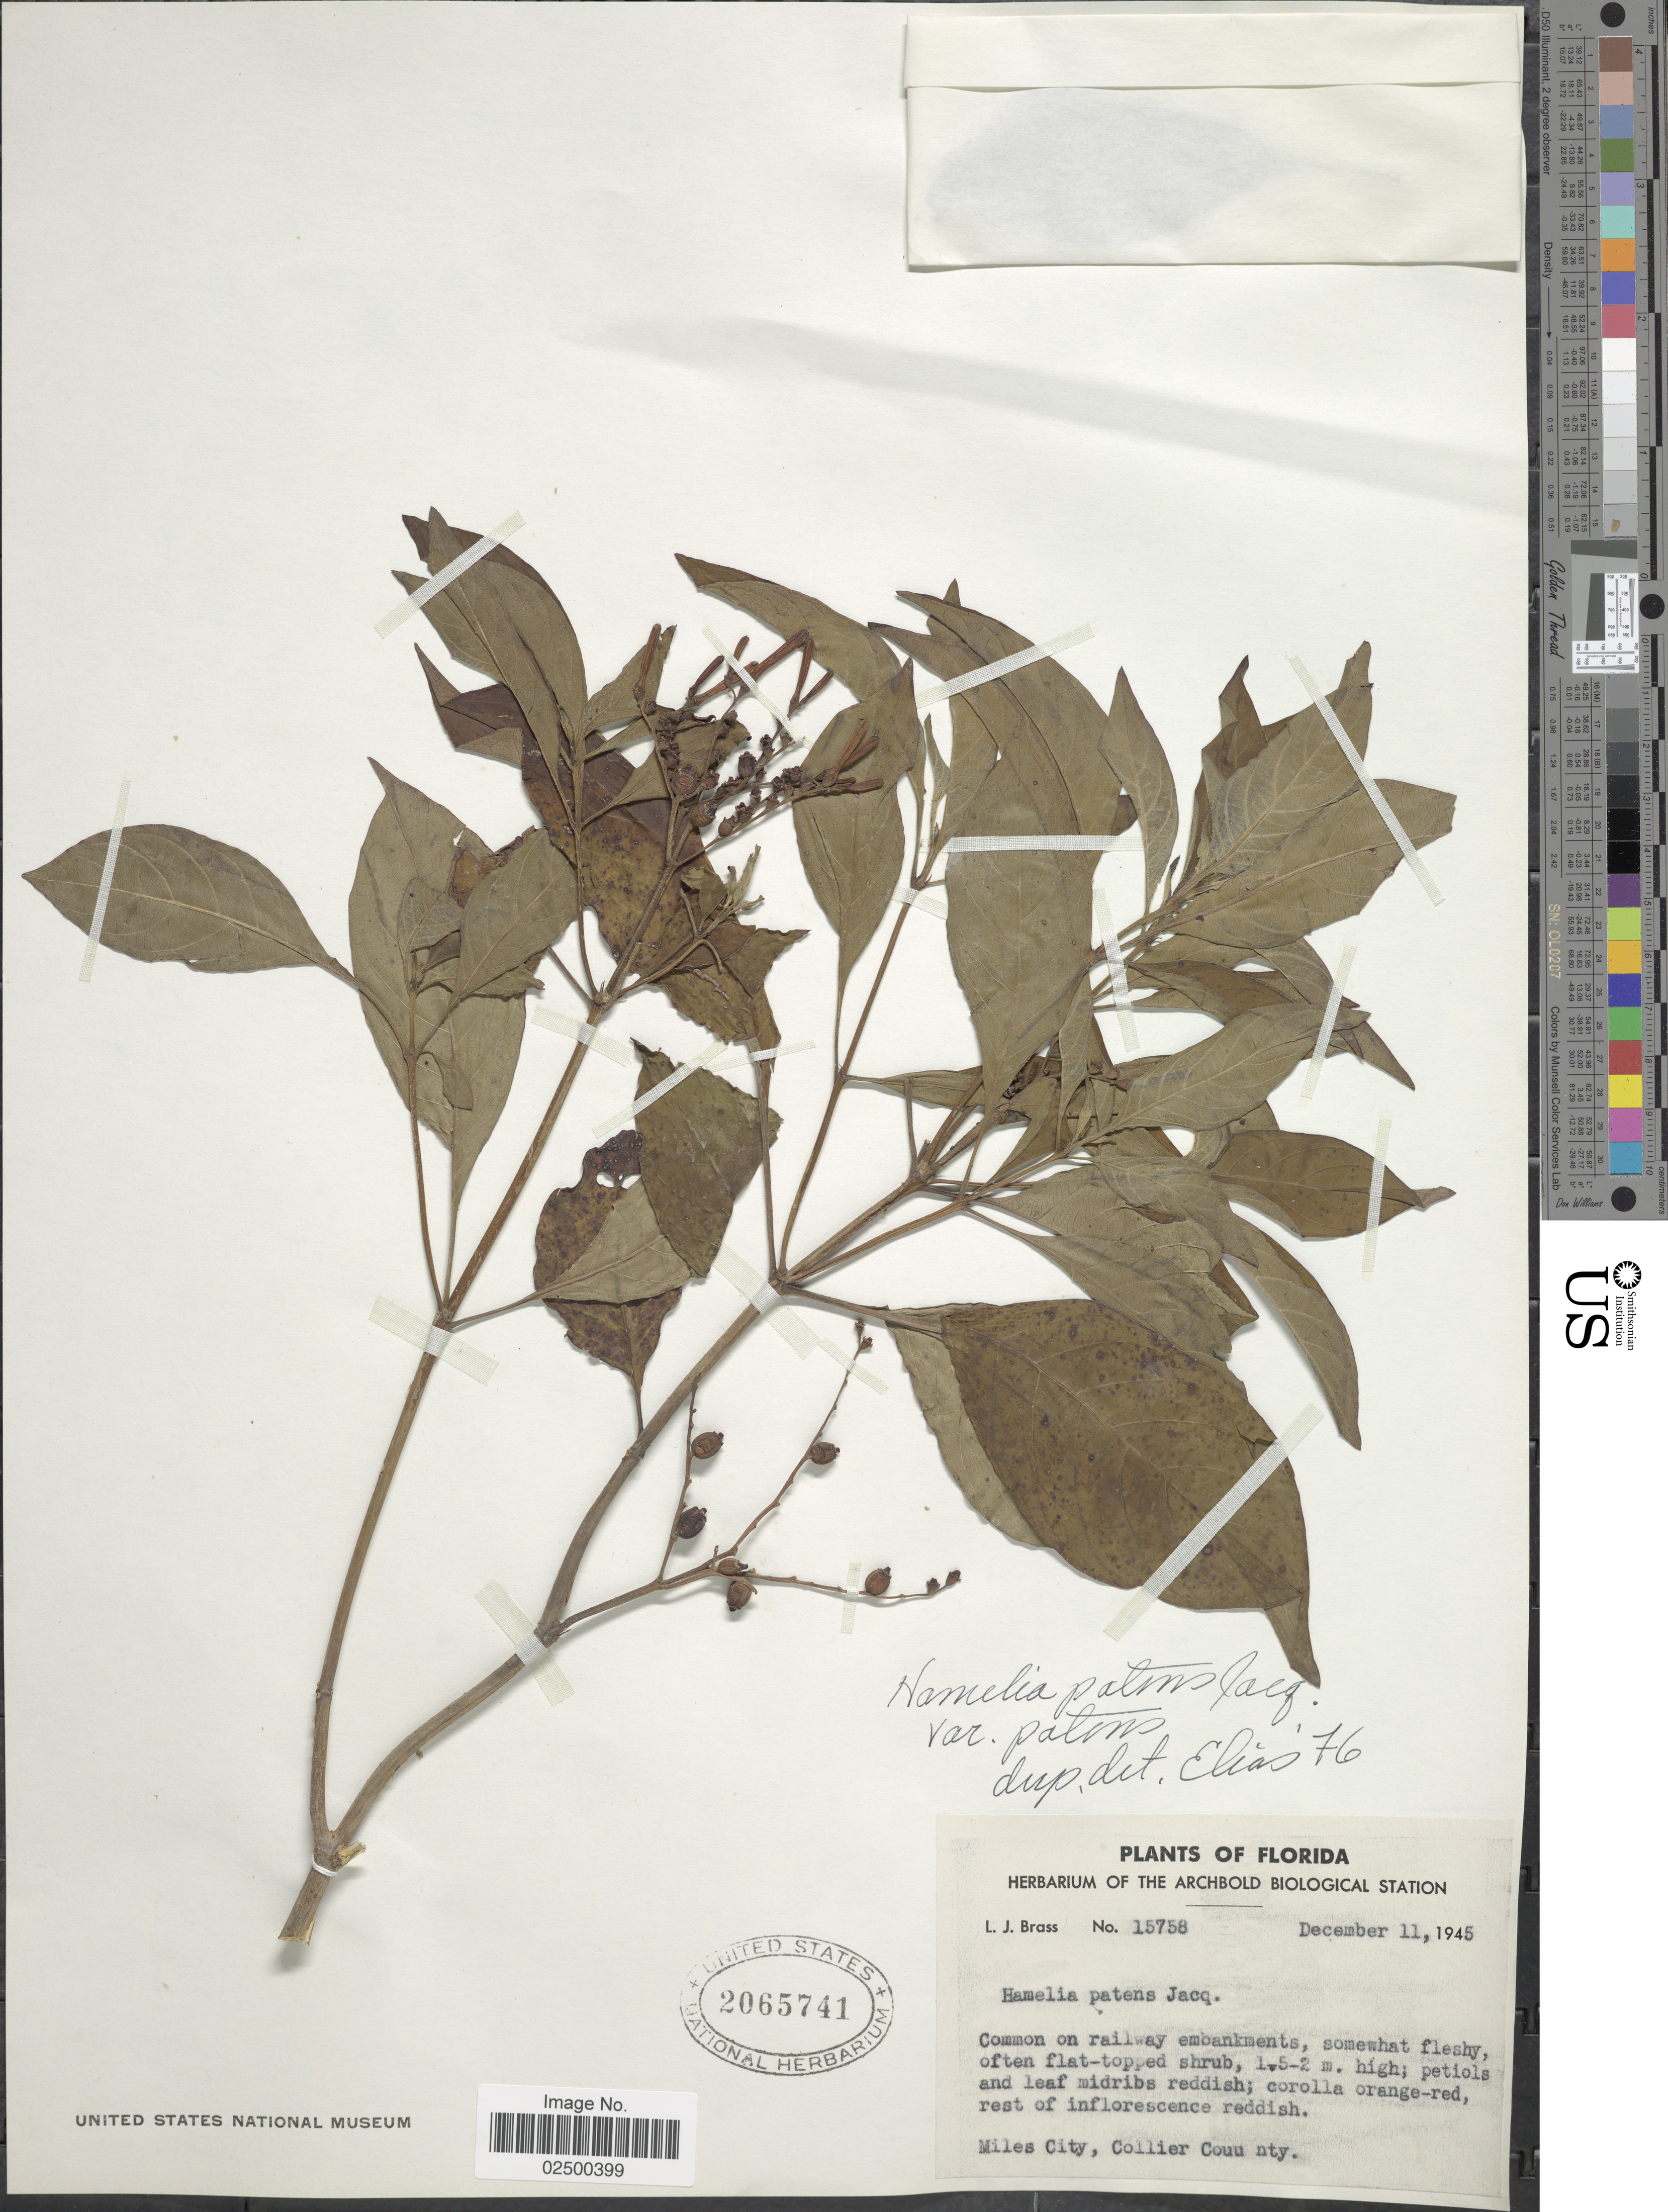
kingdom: Plantae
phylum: Tracheophyta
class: Magnoliopsida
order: Gentianales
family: Rubiaceae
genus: Hamelia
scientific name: Hamelia patens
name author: Jacq.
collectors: L. J. Brass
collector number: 15758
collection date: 1945-12-11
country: United States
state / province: Florida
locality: Common on railway embankments, Miles City, Collier County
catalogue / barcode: US 2065741